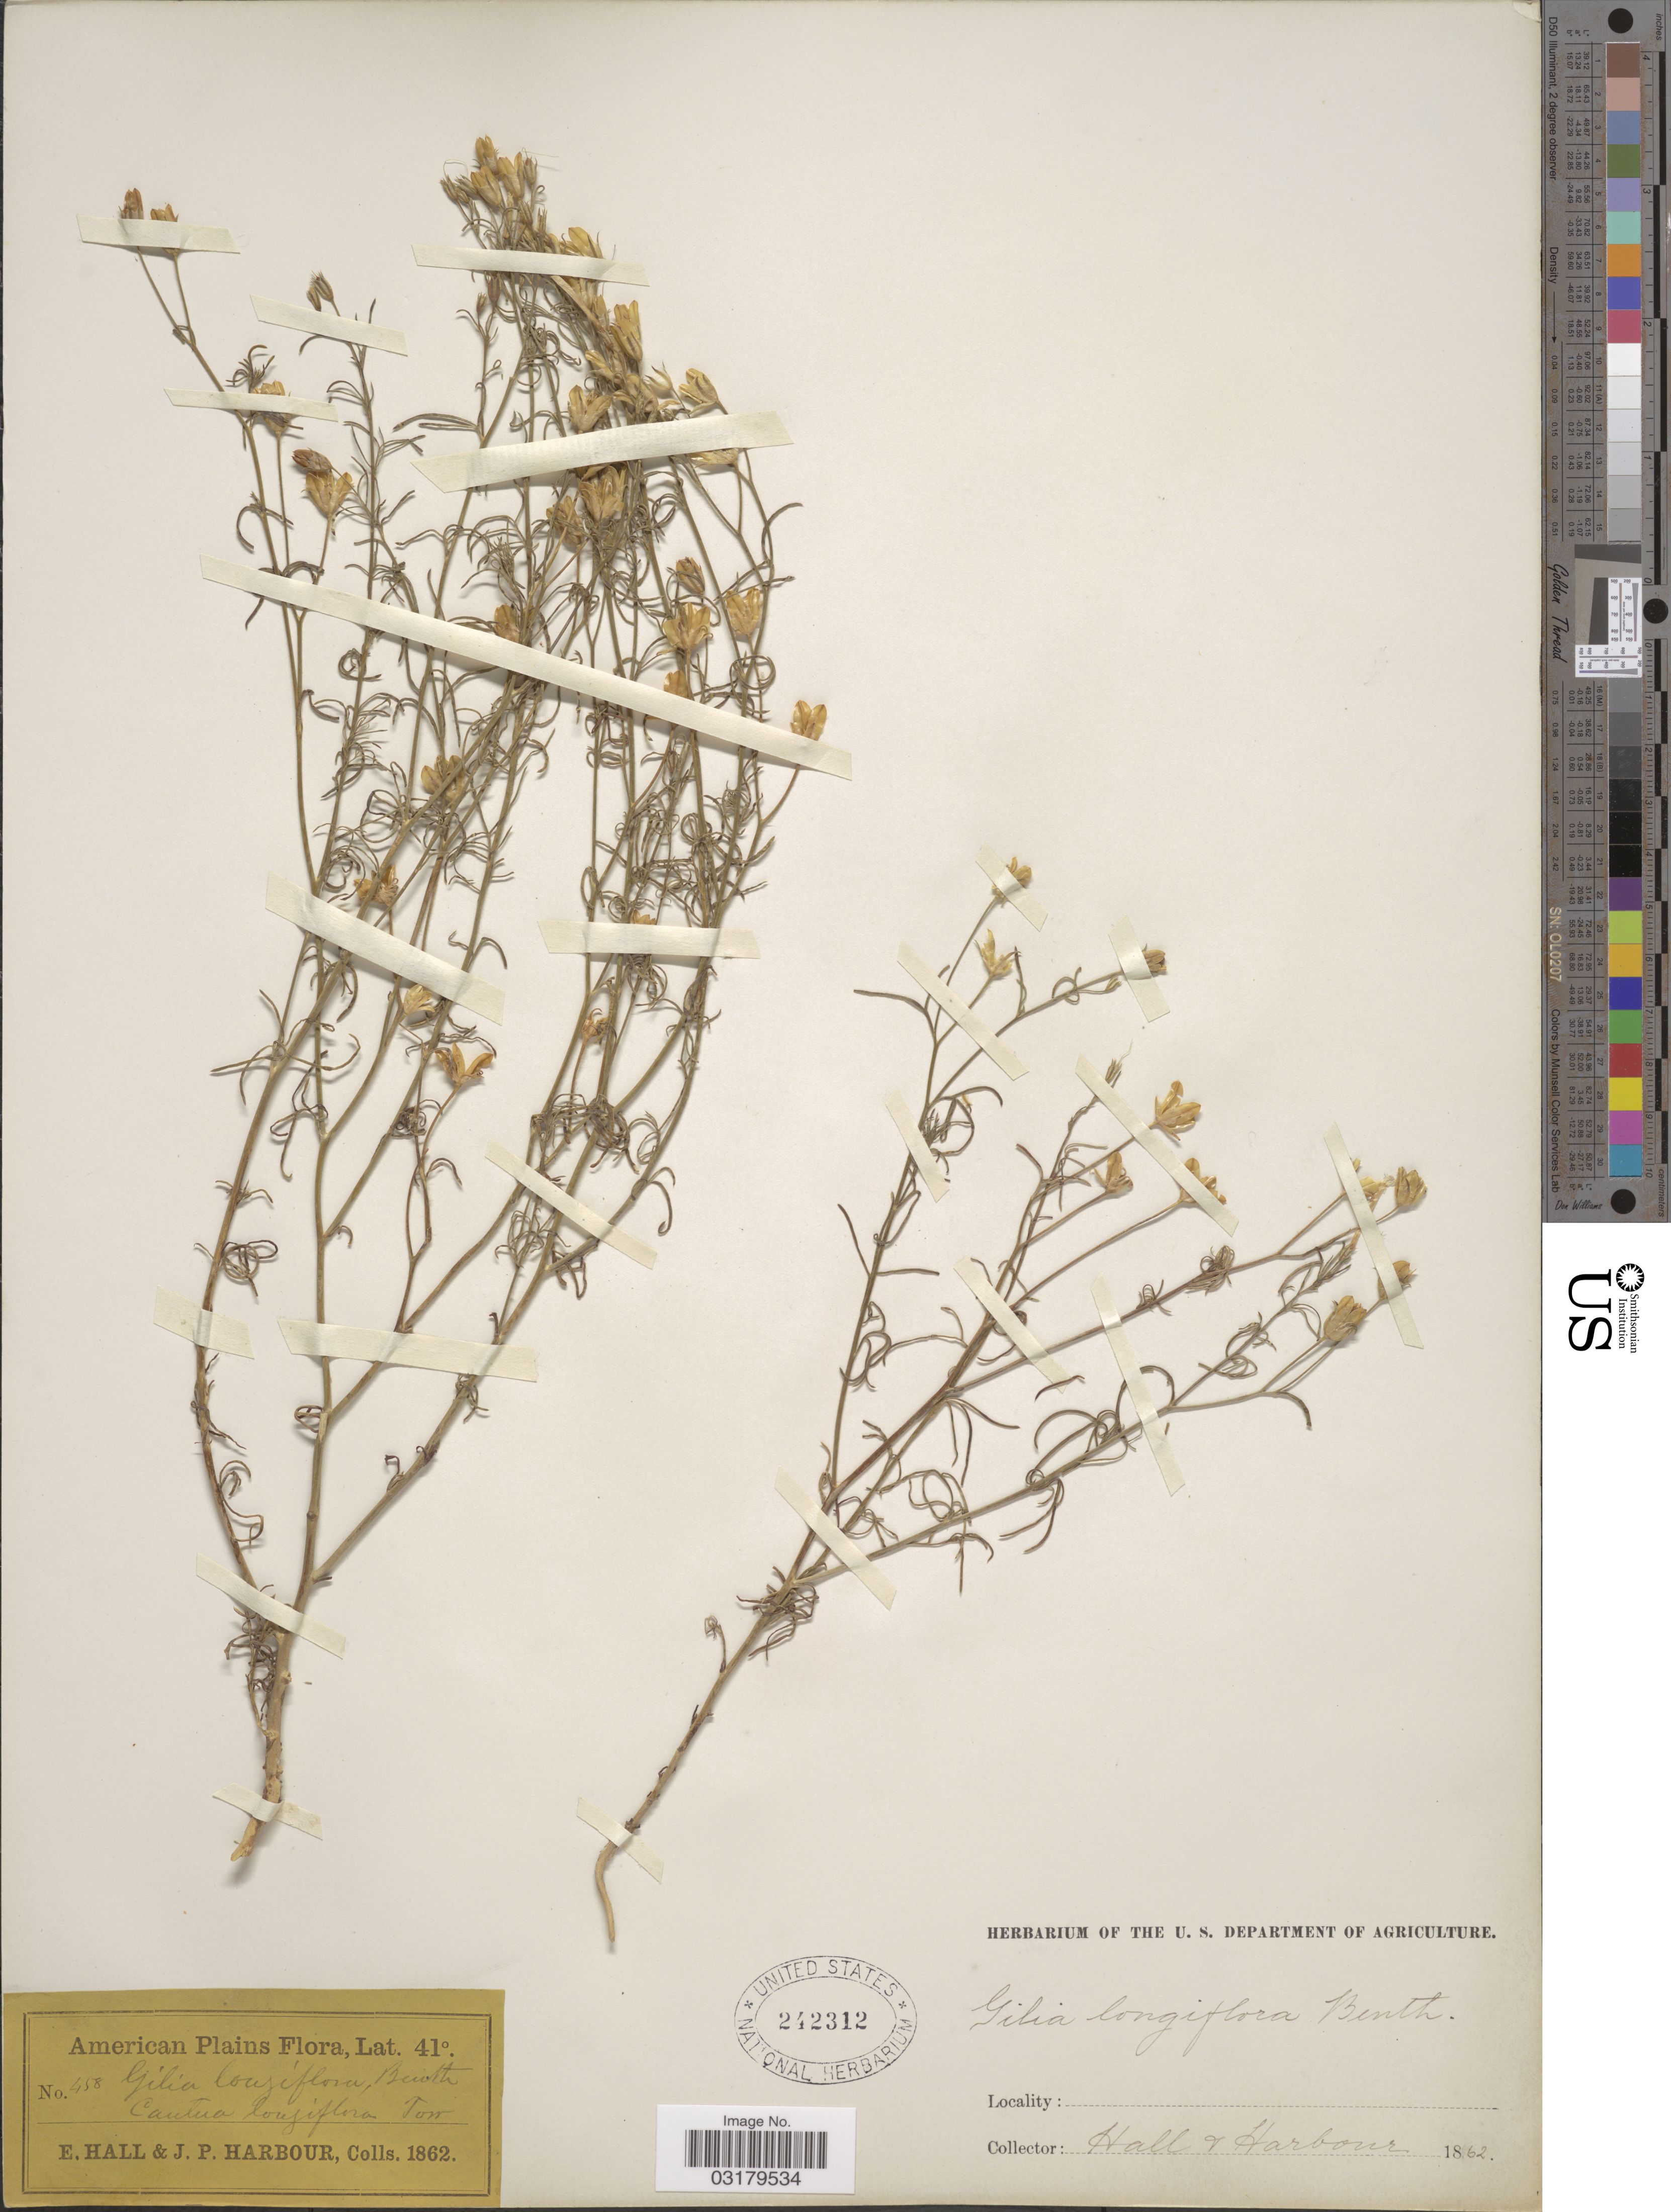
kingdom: Plantae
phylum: Tracheophyta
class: Magnoliopsida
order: Ericales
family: Polemoniaceae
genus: Ipomopsis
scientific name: Ipomopsis longiflora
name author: (Torr.) V.E. Grant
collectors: E. Hall & J. Harbour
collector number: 458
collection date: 1862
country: United States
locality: American Plains.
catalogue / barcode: US 242312